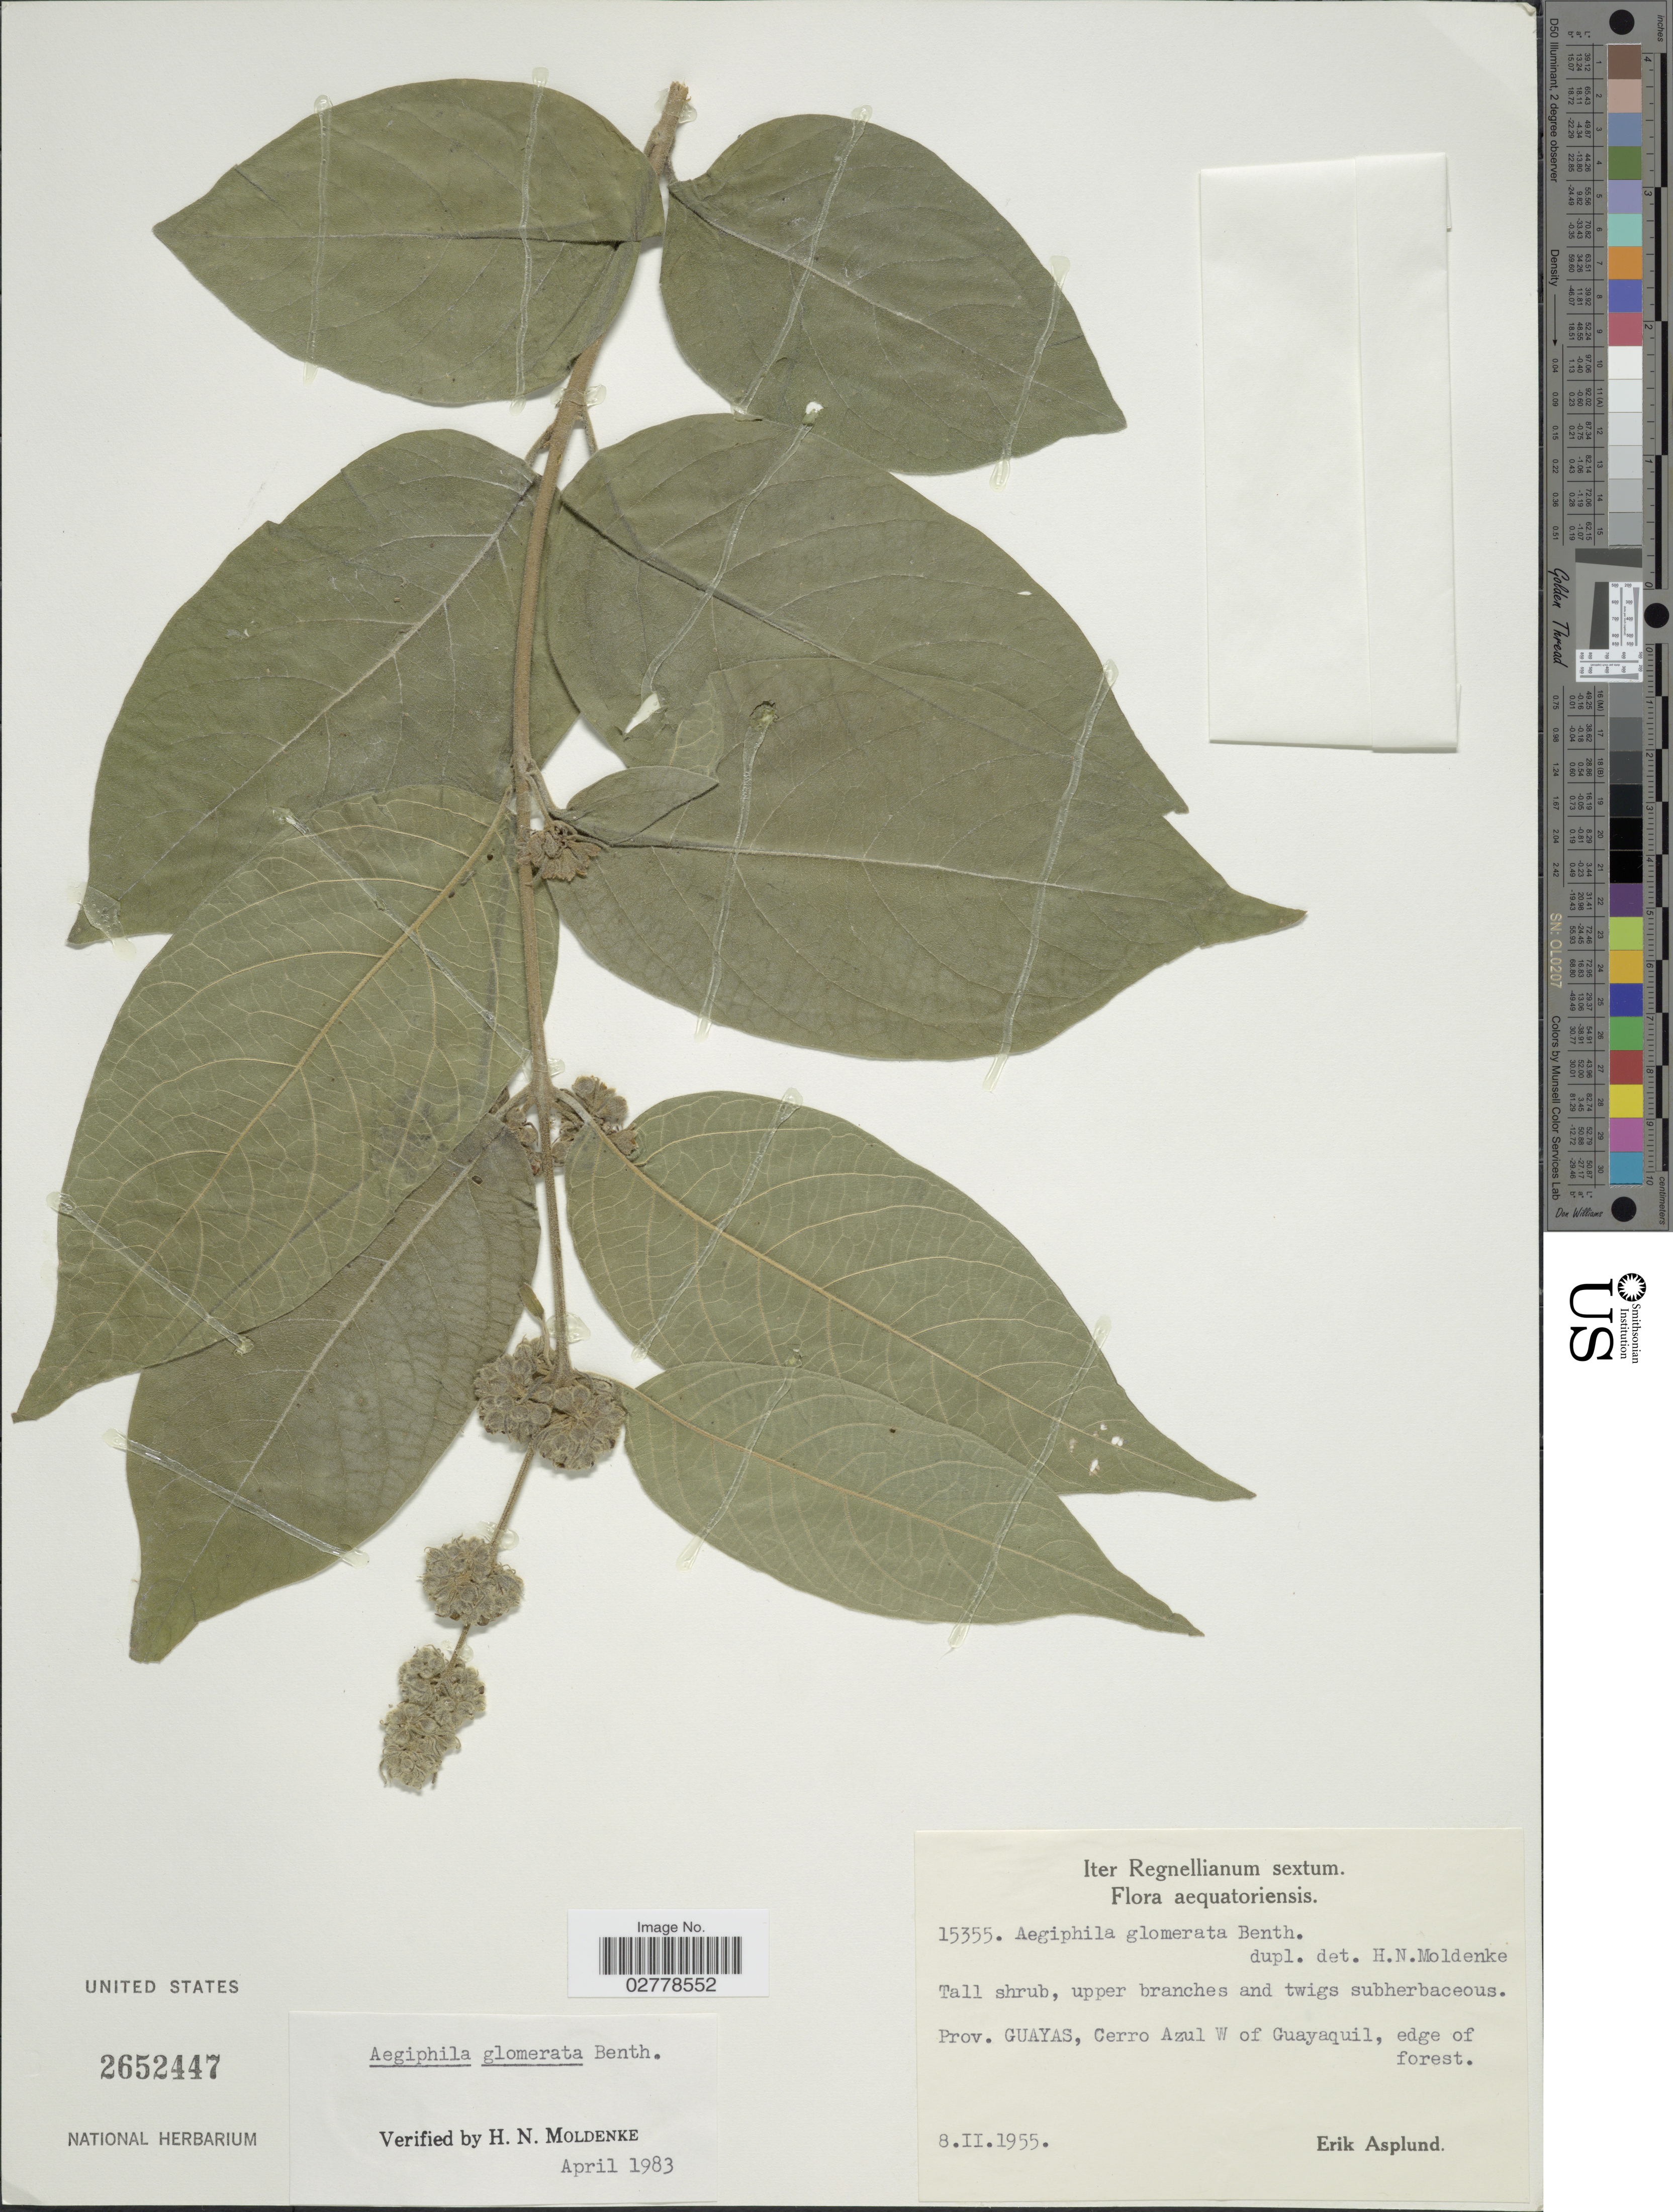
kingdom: Plantae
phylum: Tracheophyta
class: Magnoliopsida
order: Lamiales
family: Lamiaceae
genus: Aegiphila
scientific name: Aegiphila glomerata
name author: Benth.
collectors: E. Asplund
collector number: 15355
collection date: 1955-02-08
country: Ecuador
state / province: Guayas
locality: Cerro Azul W of Guayaquil, edge of forest.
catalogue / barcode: US 2652447